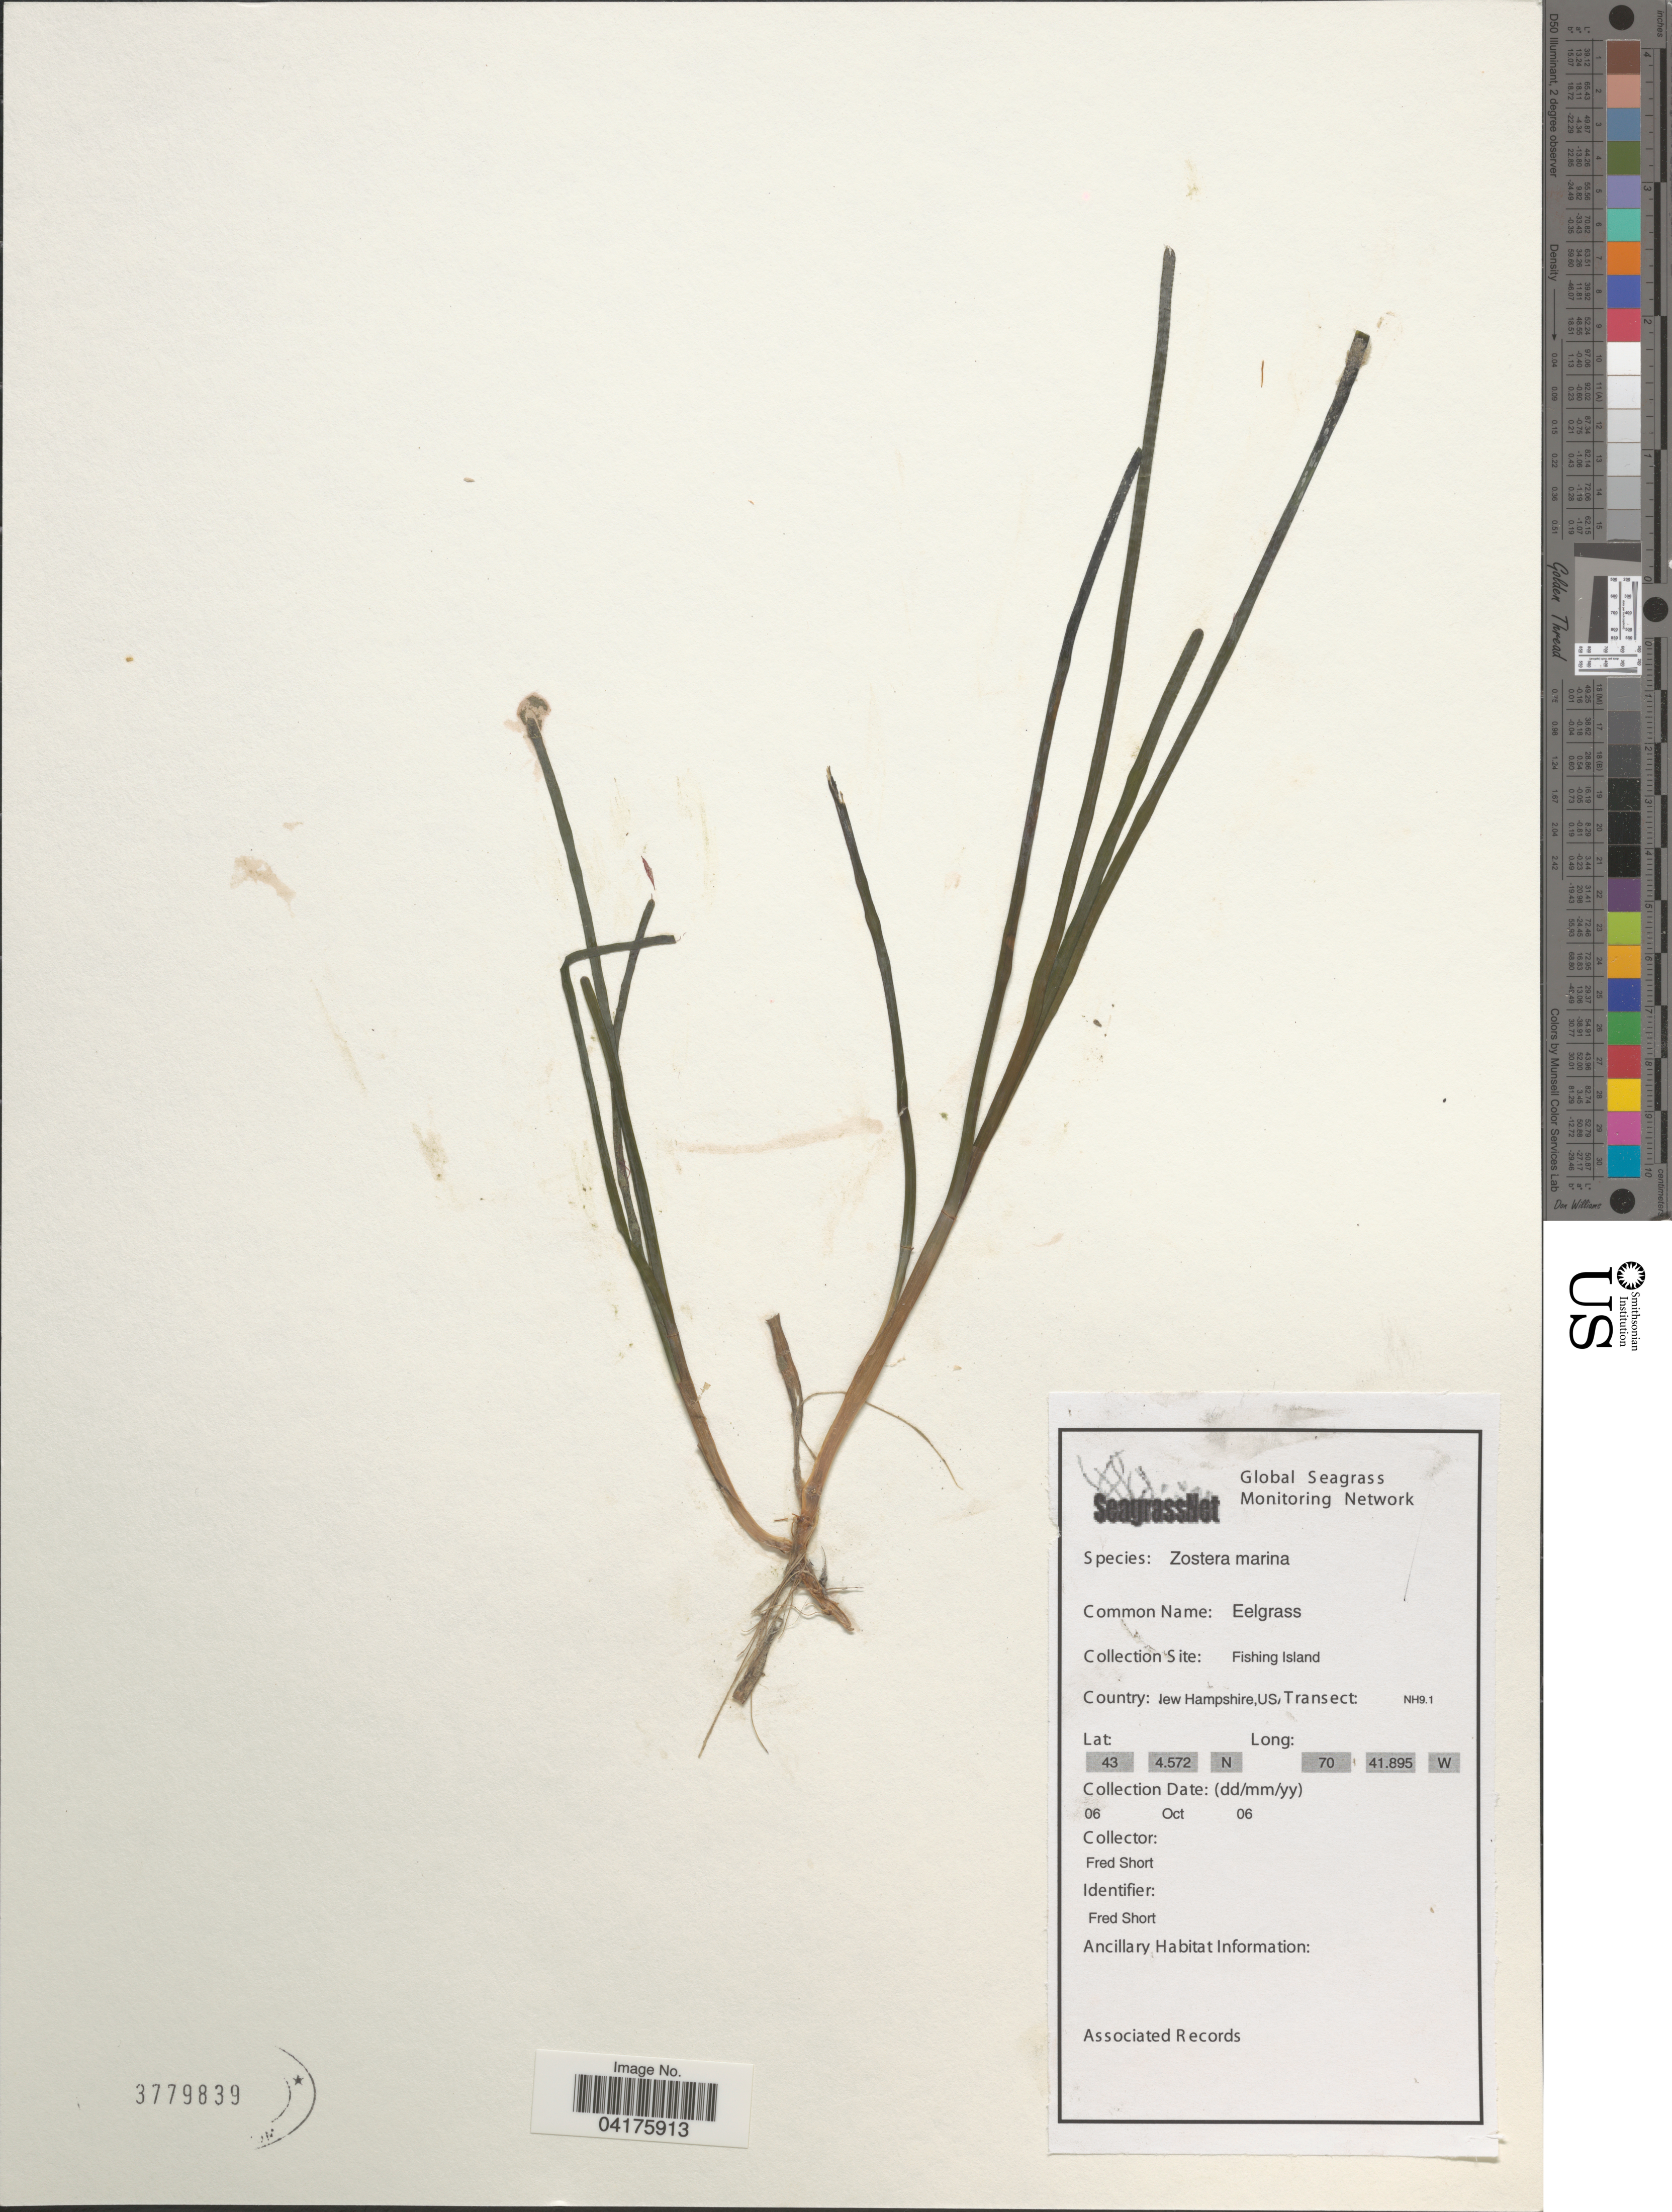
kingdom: Plantae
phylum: Tracheophyta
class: Liliopsida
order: Alismatales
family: Zosteraceae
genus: Zostera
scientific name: Zostera marina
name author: L.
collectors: F. Short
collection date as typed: Transcribed d/m/y: 6/10/6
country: United States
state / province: New Hampshire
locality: Transect NH9.1. Fishing Island.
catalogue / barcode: US 3779839